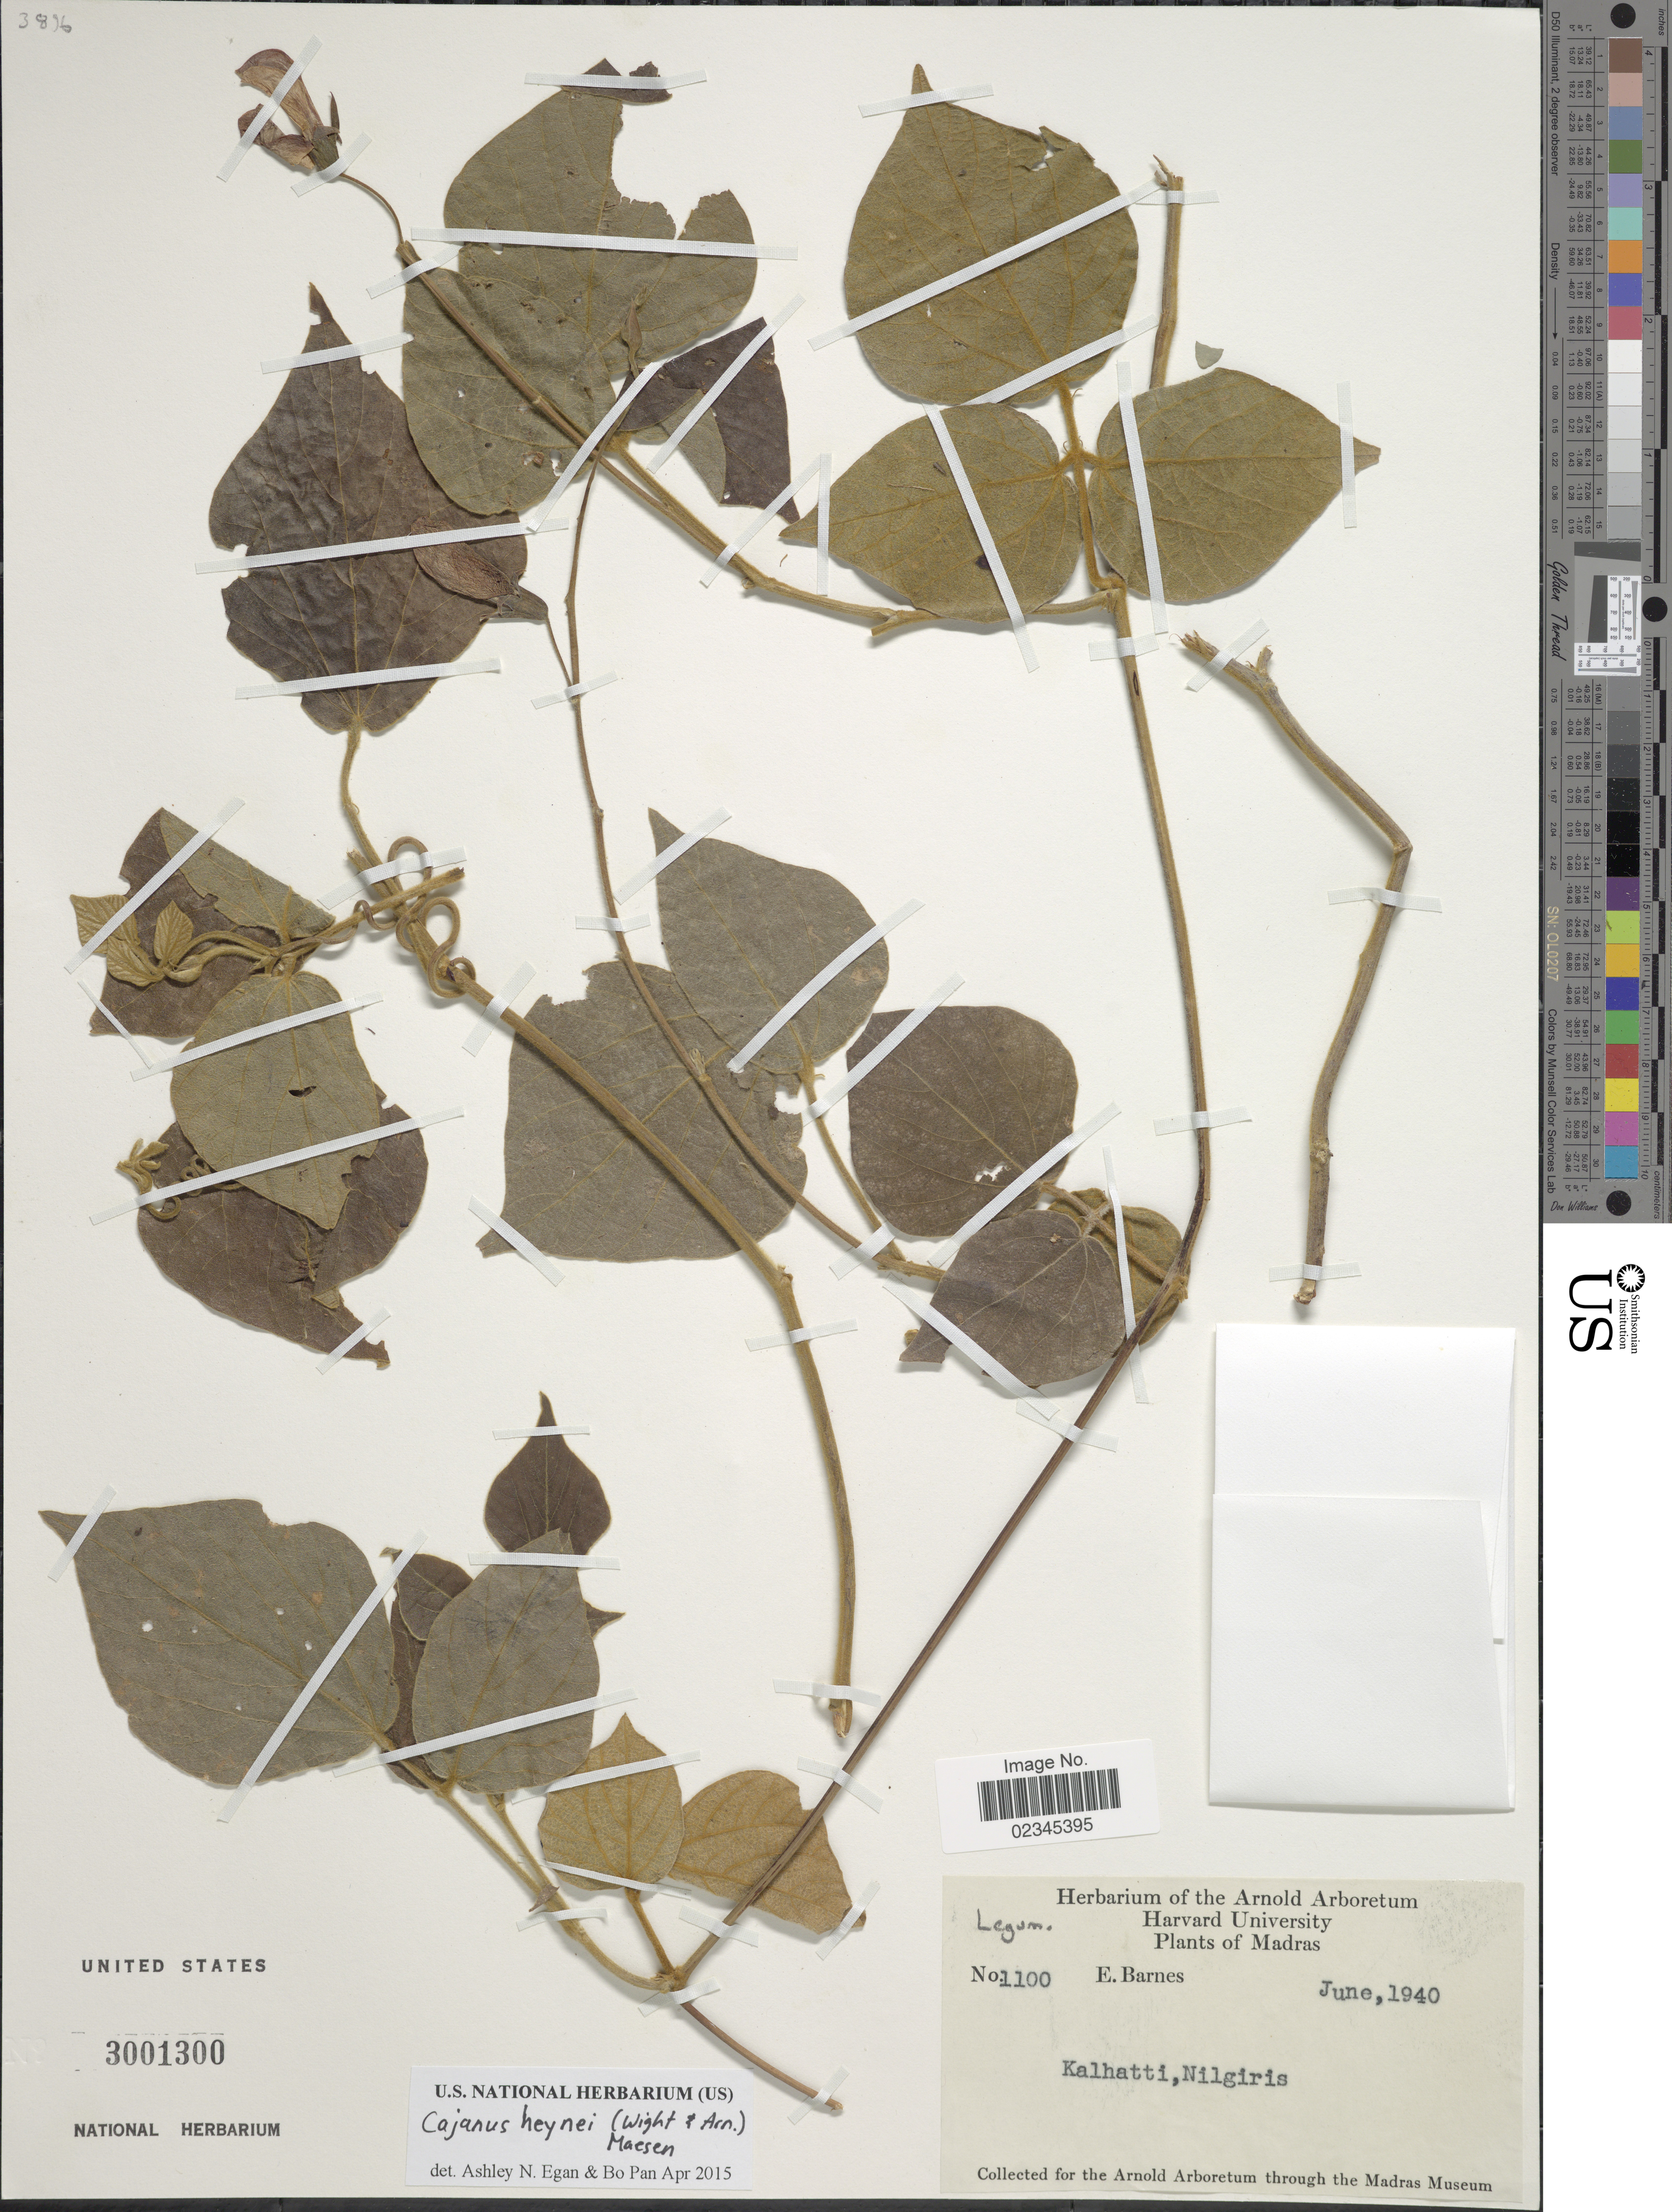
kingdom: Plantae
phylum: Tracheophyta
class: Magnoliopsida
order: Fabales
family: Fabaceae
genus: Cajanus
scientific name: Cajanus heynei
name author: (Wight & Arn.) Maesen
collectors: E. Barnes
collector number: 1100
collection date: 1940-06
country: India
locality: Madras. Kalhatti, Nilgiris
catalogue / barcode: US 3001300